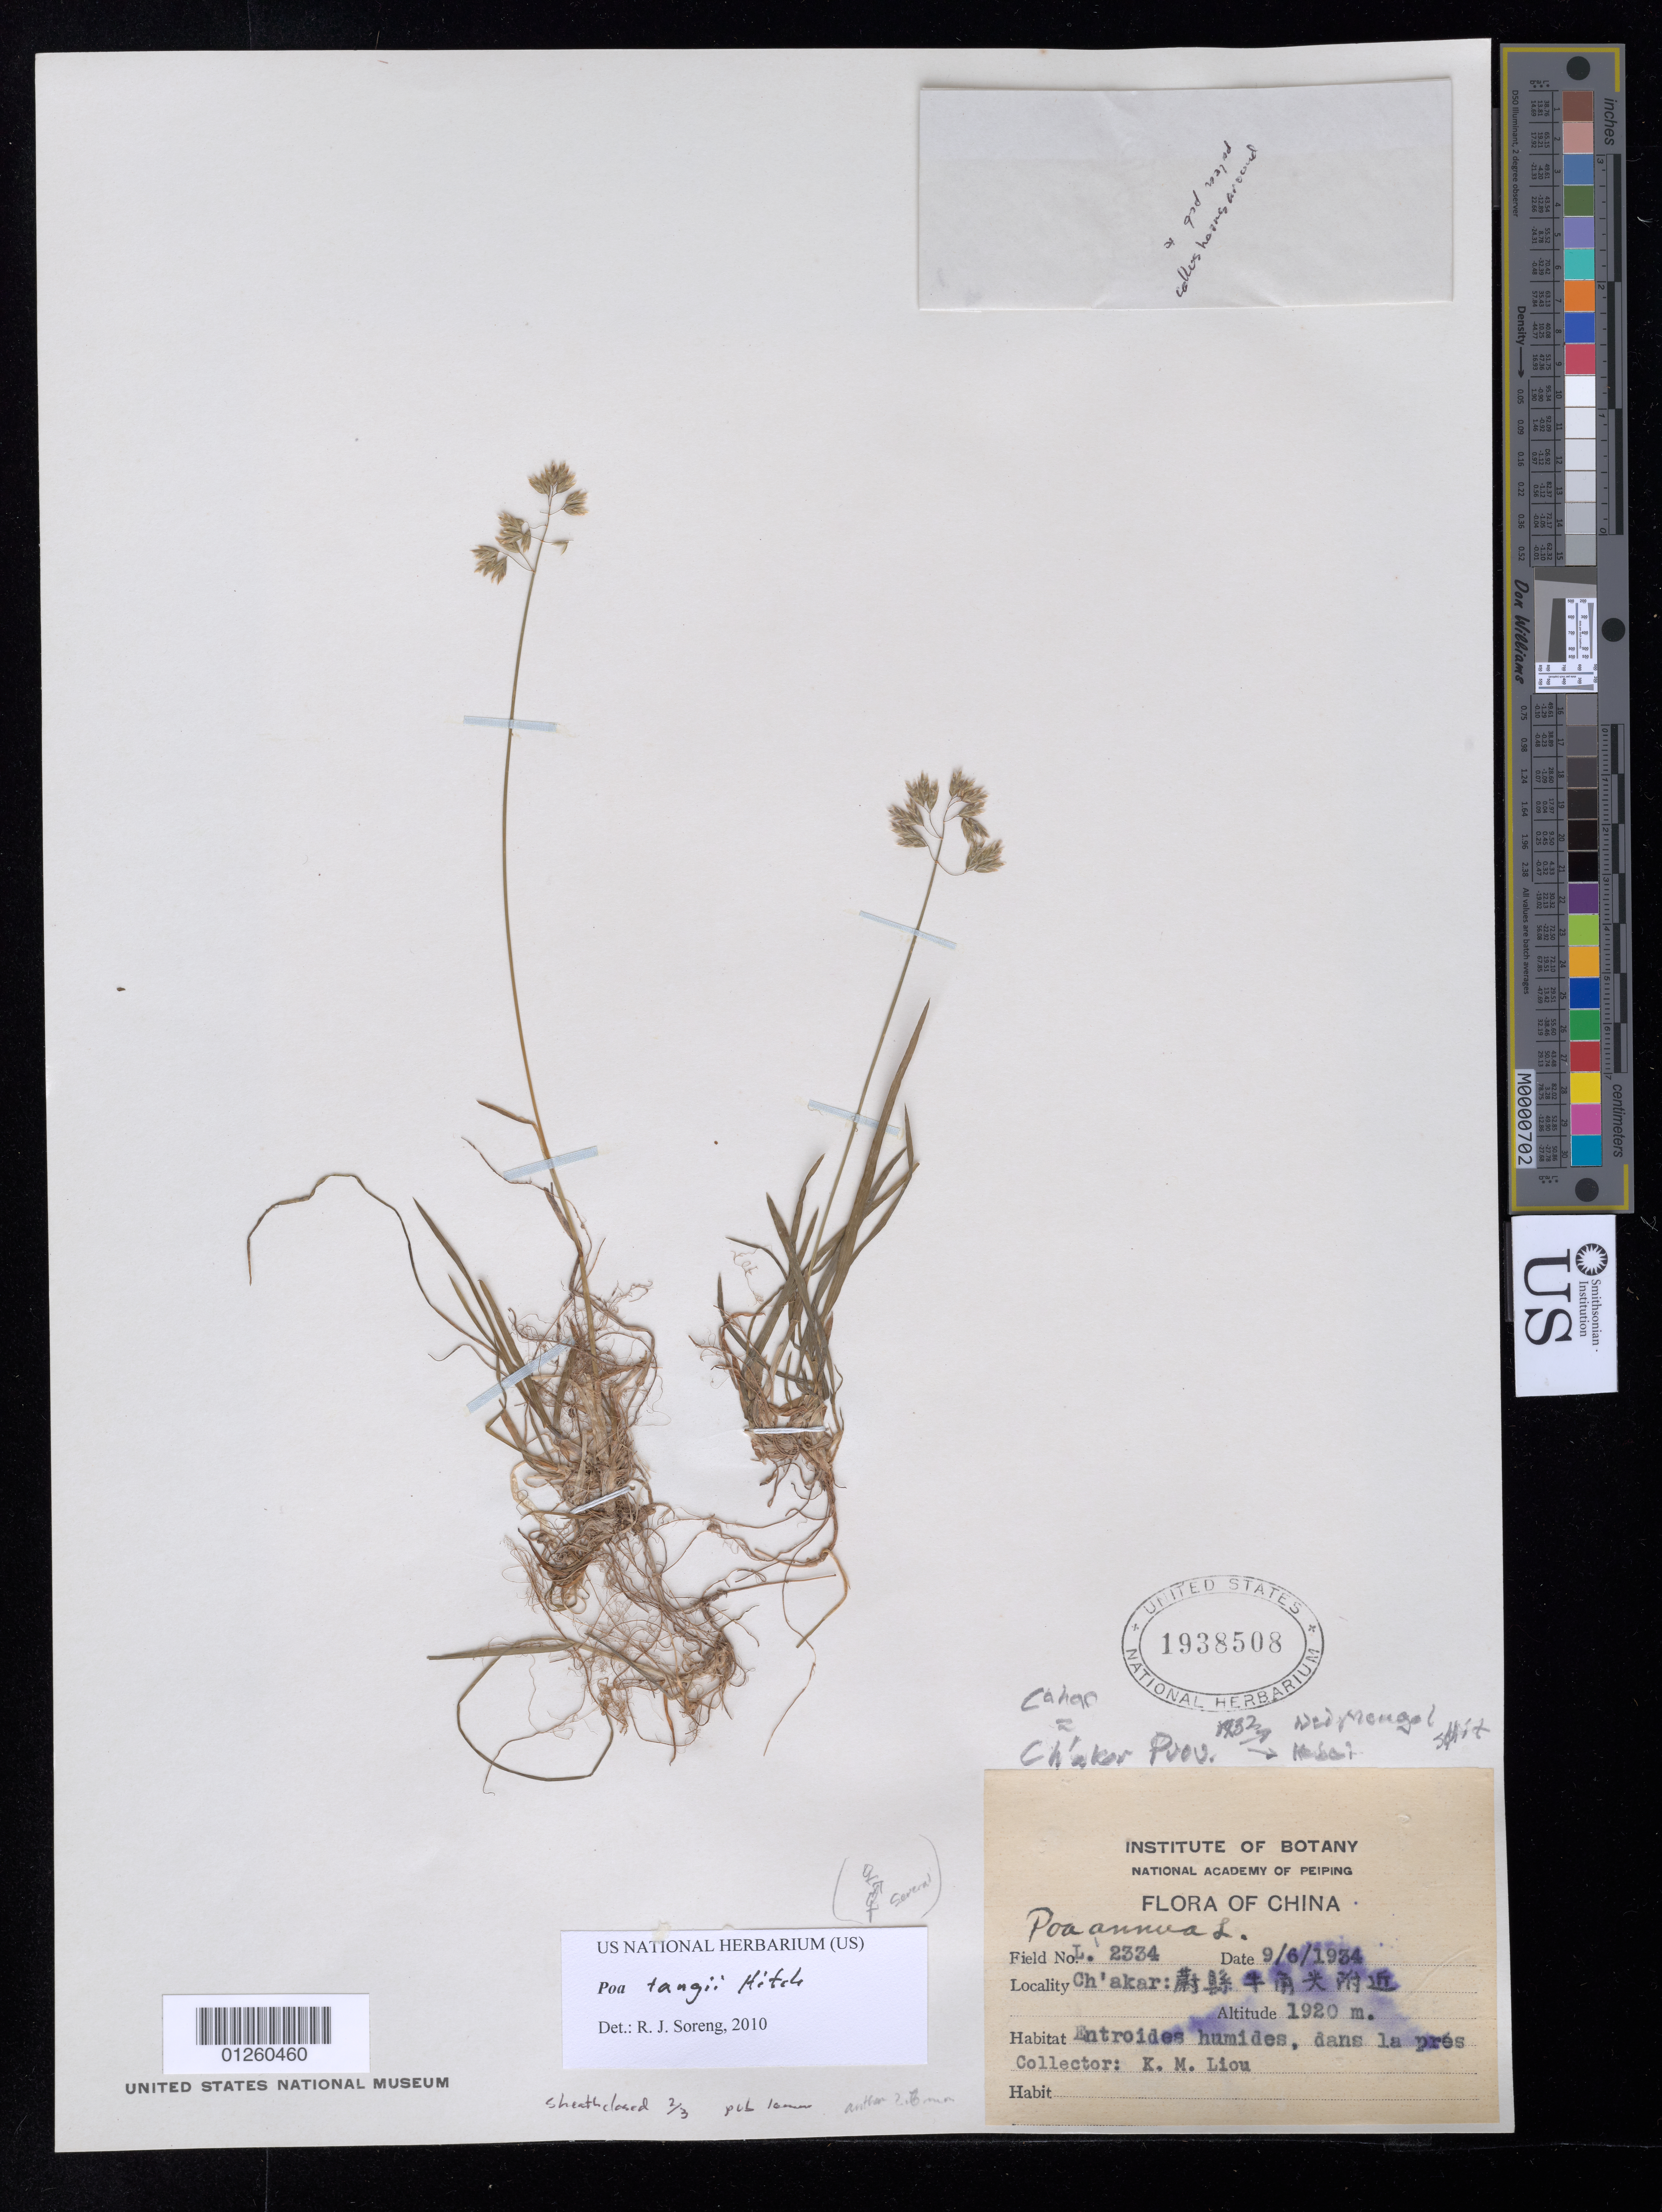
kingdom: Plantae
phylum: Tracheophyta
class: Liliopsida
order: Poales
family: Poaceae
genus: Poa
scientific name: Poa tangii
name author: Hitchc.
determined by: Soreng, Robert J., Research Associate (BOT), Smithsonian Institution - National Museum of Natural History (UNITED STATES)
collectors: K. M. Liou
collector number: L-2334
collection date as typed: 1934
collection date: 1934-06-09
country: China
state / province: Hebei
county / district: Chakar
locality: Ch'akar (border of Hebei and Nei Mongo)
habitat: Entrodes humides, dans la pres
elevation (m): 1920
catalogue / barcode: US 1938508